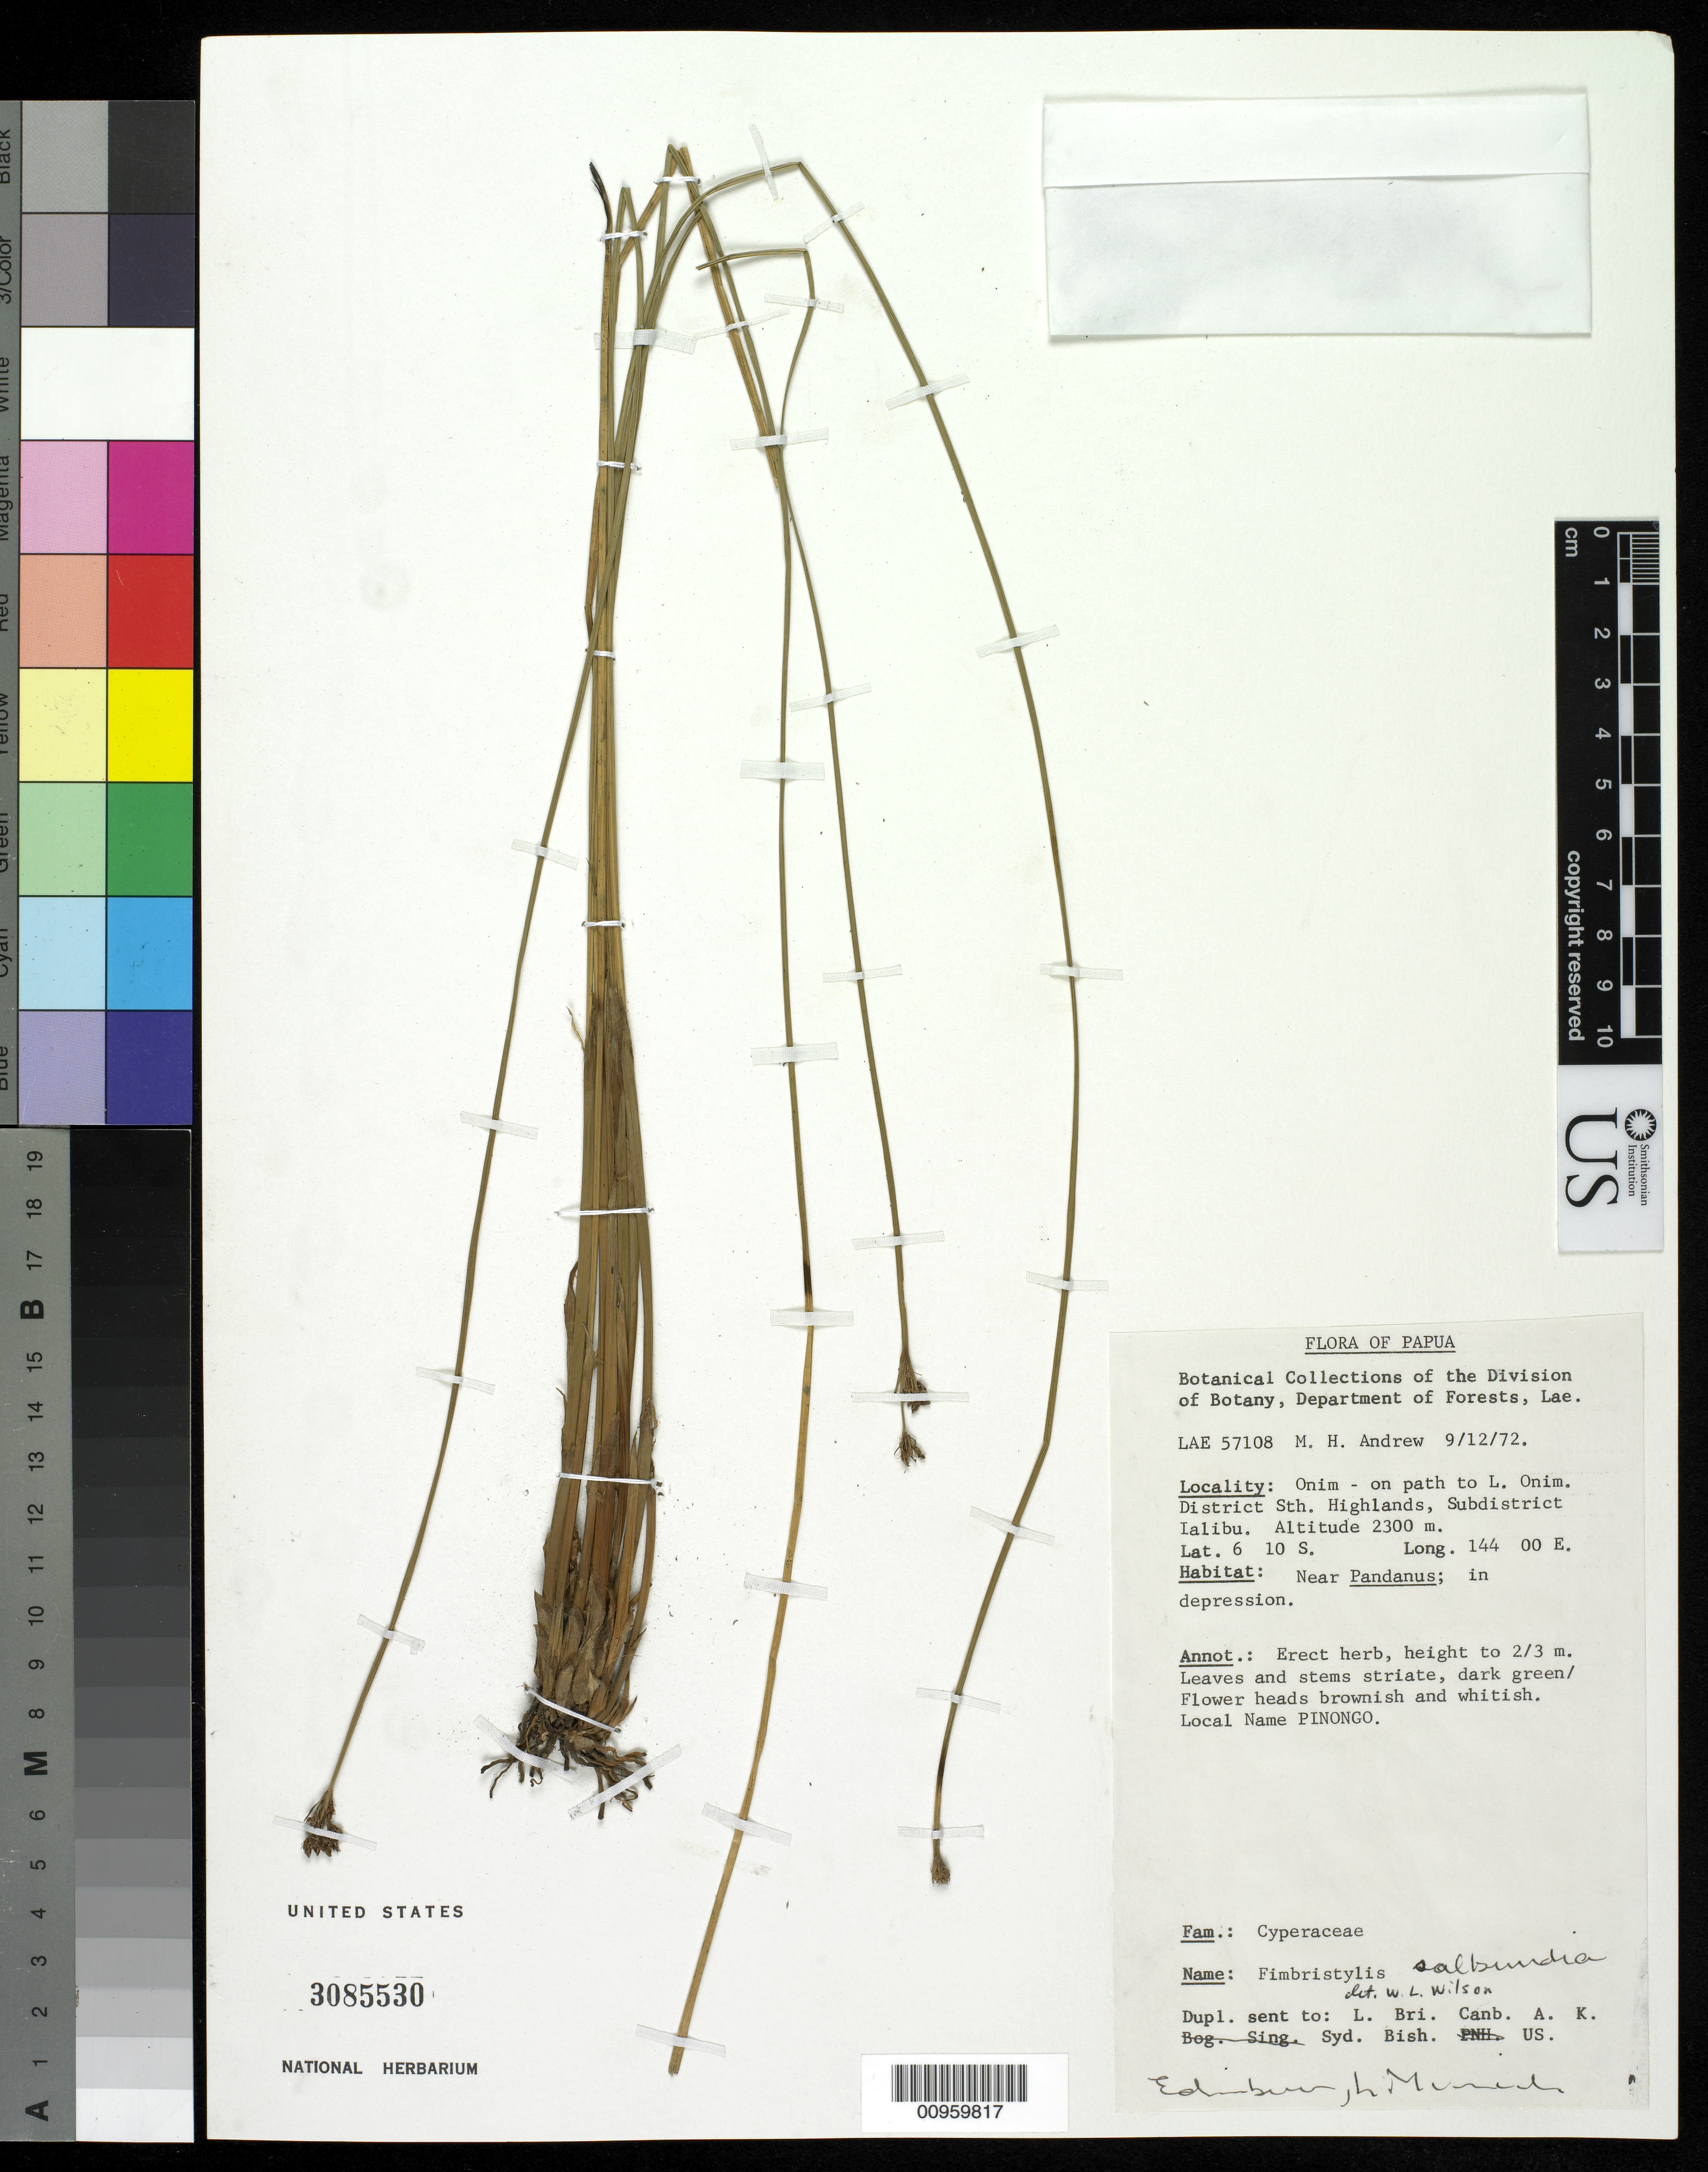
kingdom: Plantae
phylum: Tracheophyta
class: Liliopsida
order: Poales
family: Cyperaceae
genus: Fimbristylis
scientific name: Fimbristylis salbundia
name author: (Nees) Kunth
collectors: M. Andrew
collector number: LAE 57108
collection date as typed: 12 Sep 1947 or 09 Dec 1947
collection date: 1947-09-12 or 1947-12-09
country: Papua New Guinea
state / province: Southern Highlands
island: New Guinea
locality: Onim, Ialibu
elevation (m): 2300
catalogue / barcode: US 3085530